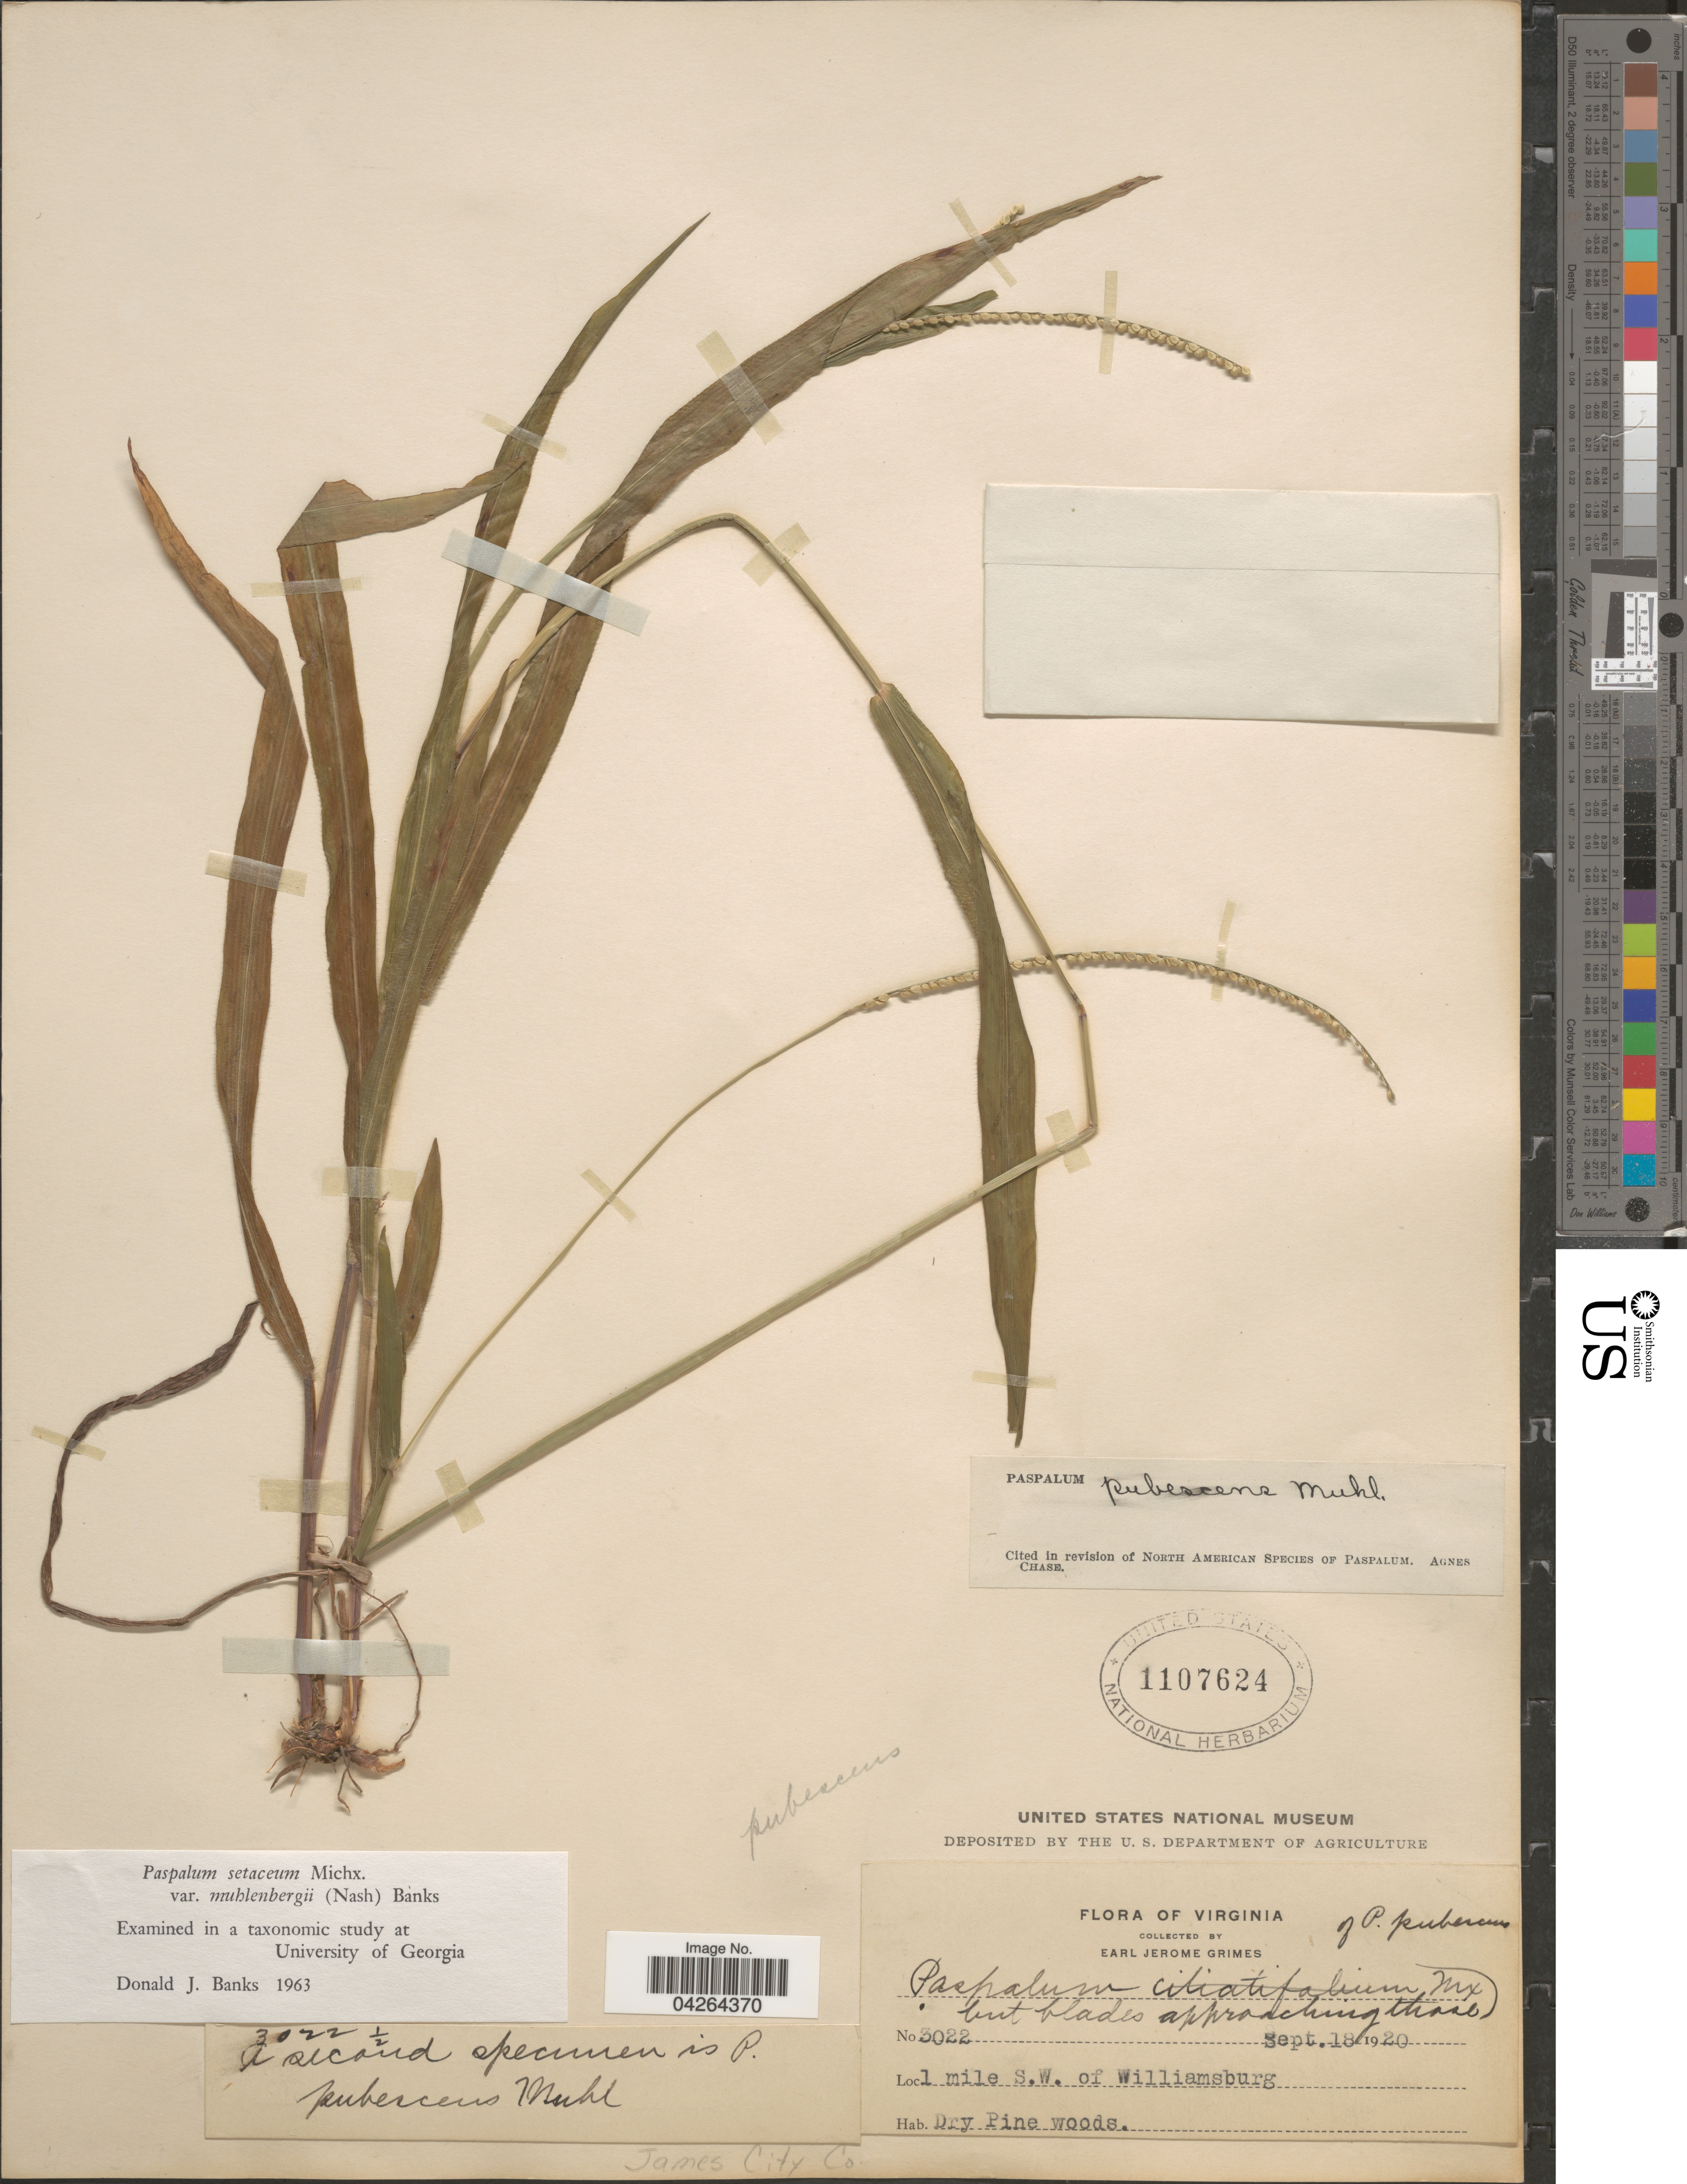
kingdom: Plantae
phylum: Tracheophyta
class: Liliopsida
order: Poales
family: Poaceae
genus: Paspalum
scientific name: Paspalum setaceum var. muhlenbergii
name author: (Nash) D.J. Banks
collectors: E. J. Grimes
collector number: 3022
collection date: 1920-09-18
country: United States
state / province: Virginia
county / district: James City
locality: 1 mile S. W. of Williamsburg. James City Co.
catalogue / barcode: US 1107624